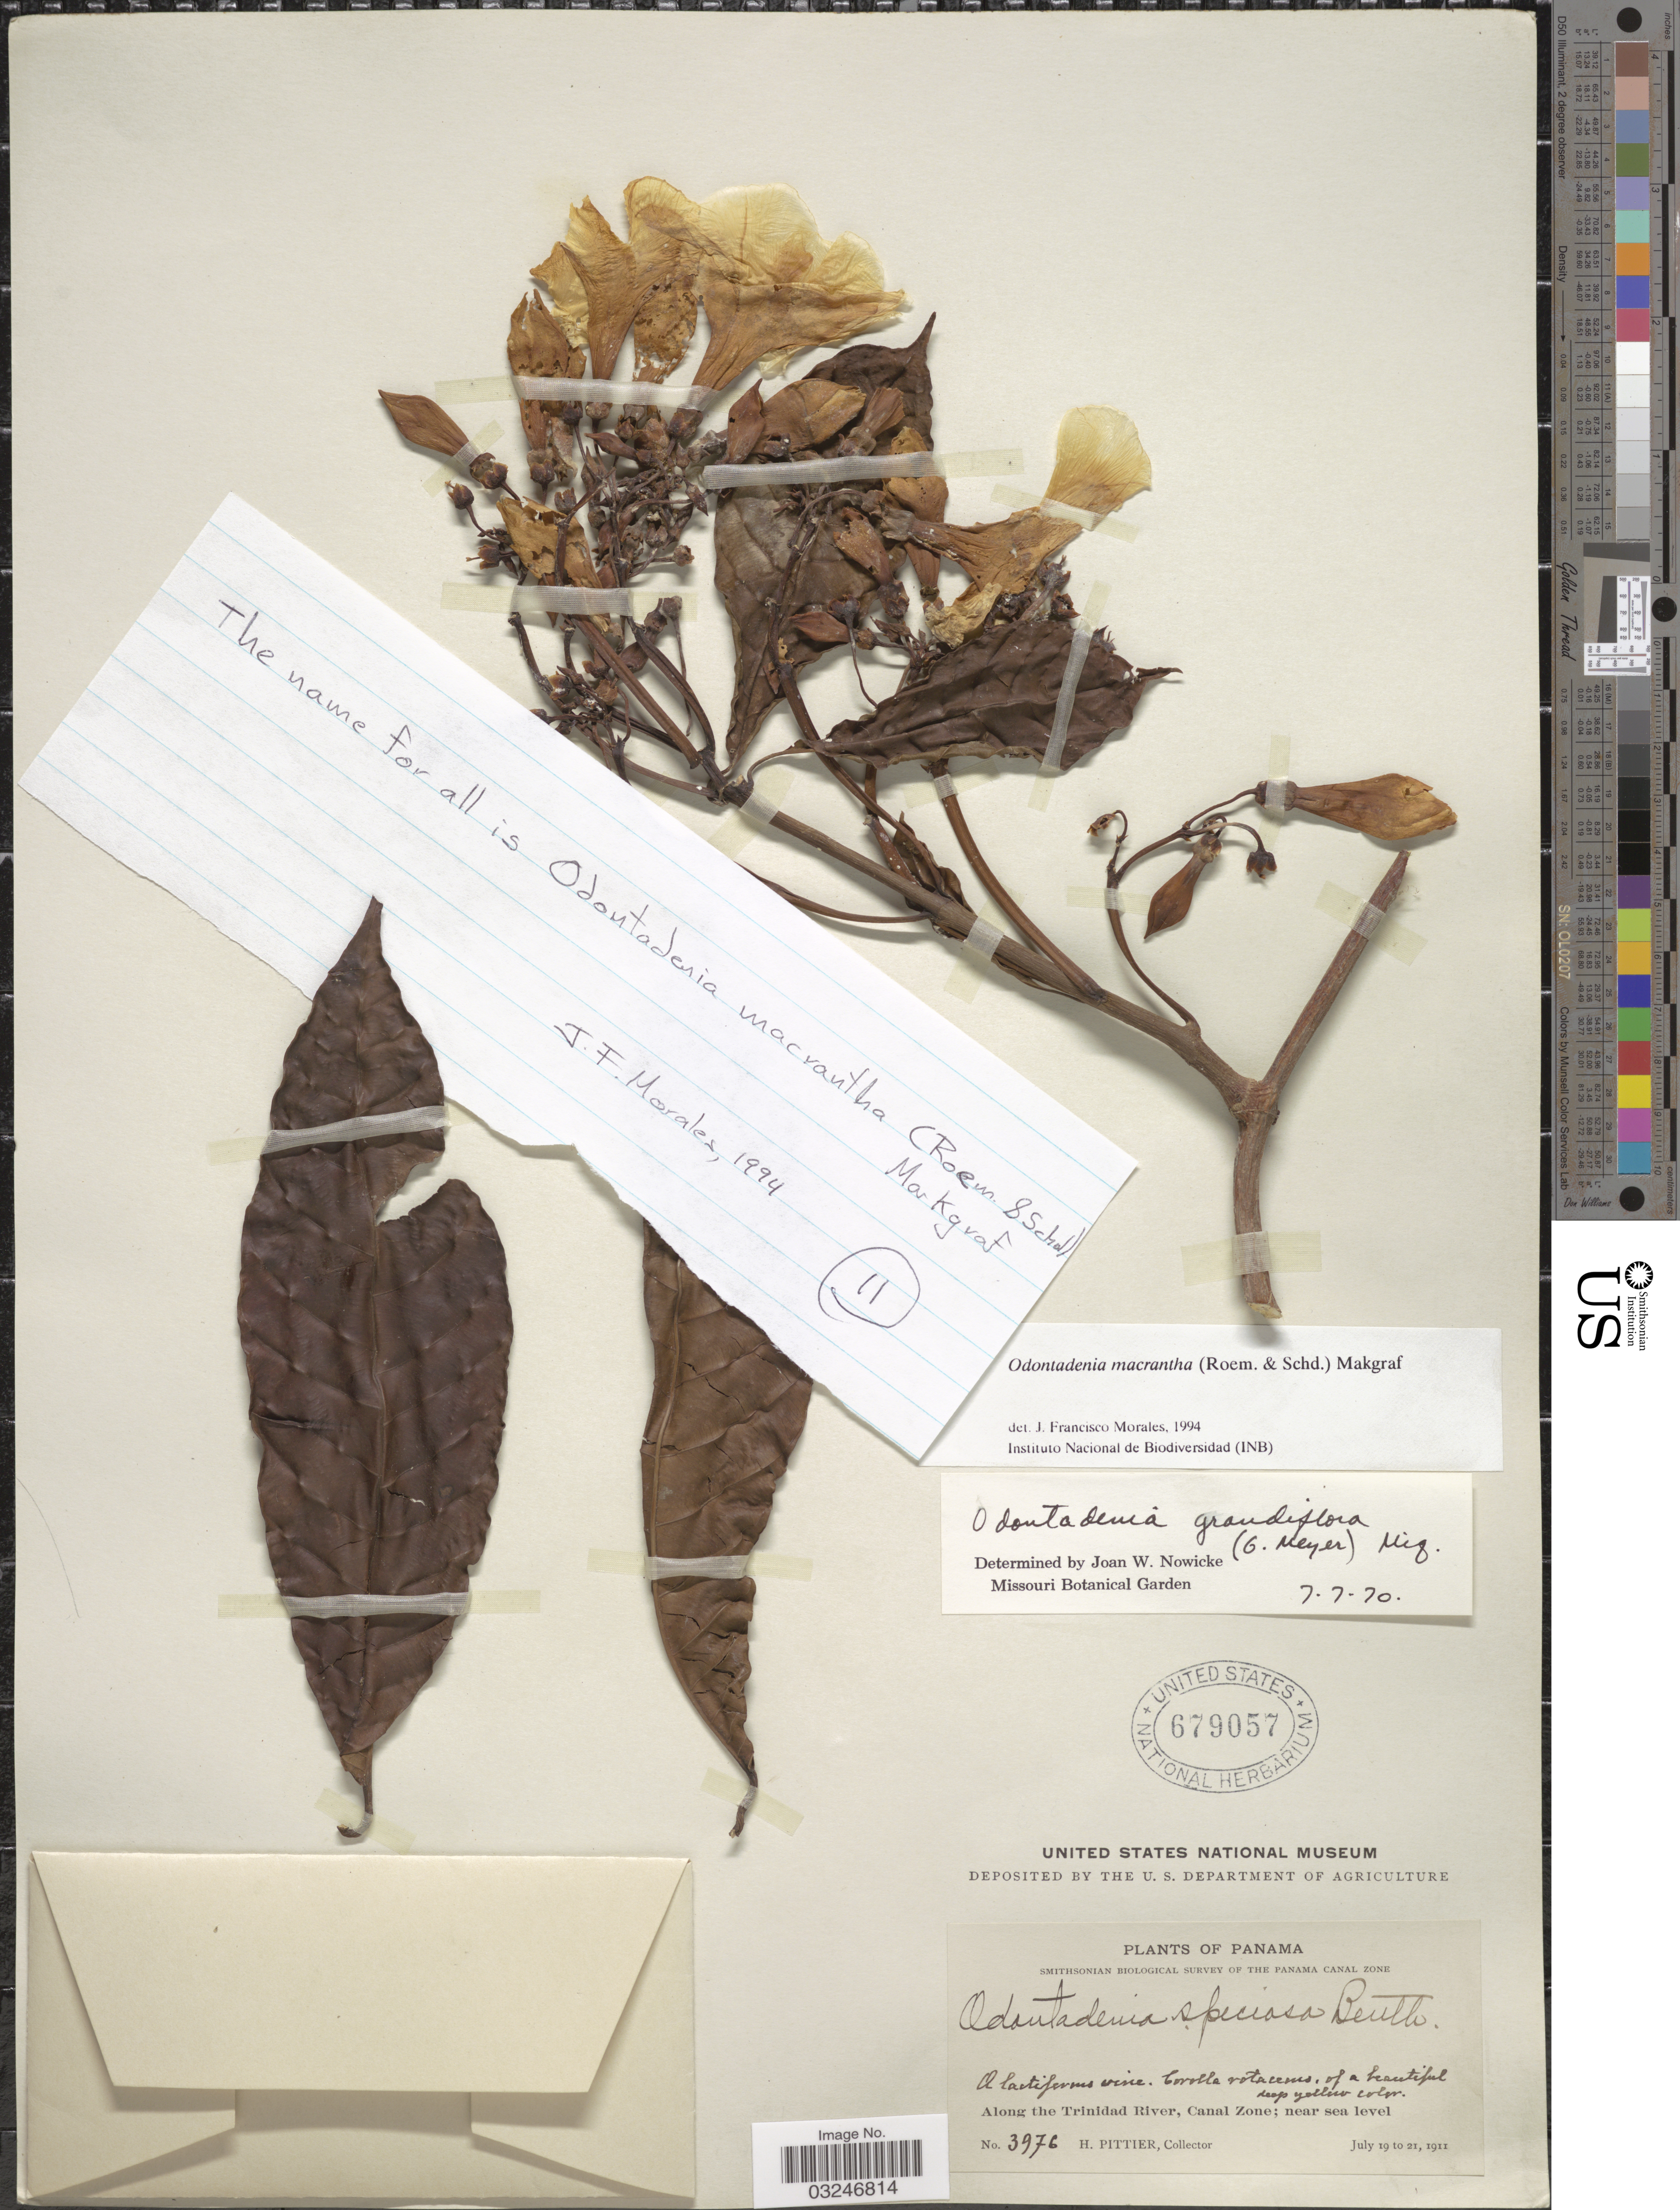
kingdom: Plantae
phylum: Tracheophyta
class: Magnoliopsida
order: Gentianales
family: Apocynaceae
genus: Odontadenia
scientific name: Odontadenia macrantha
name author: (Roem. & Schult.) Markgr.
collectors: H. F. Pittier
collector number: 3976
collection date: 1911-07-19/1911-07-21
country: Panama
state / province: Colón / Panamá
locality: Along the Trinidad River, Canal Zone.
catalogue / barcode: US 679057